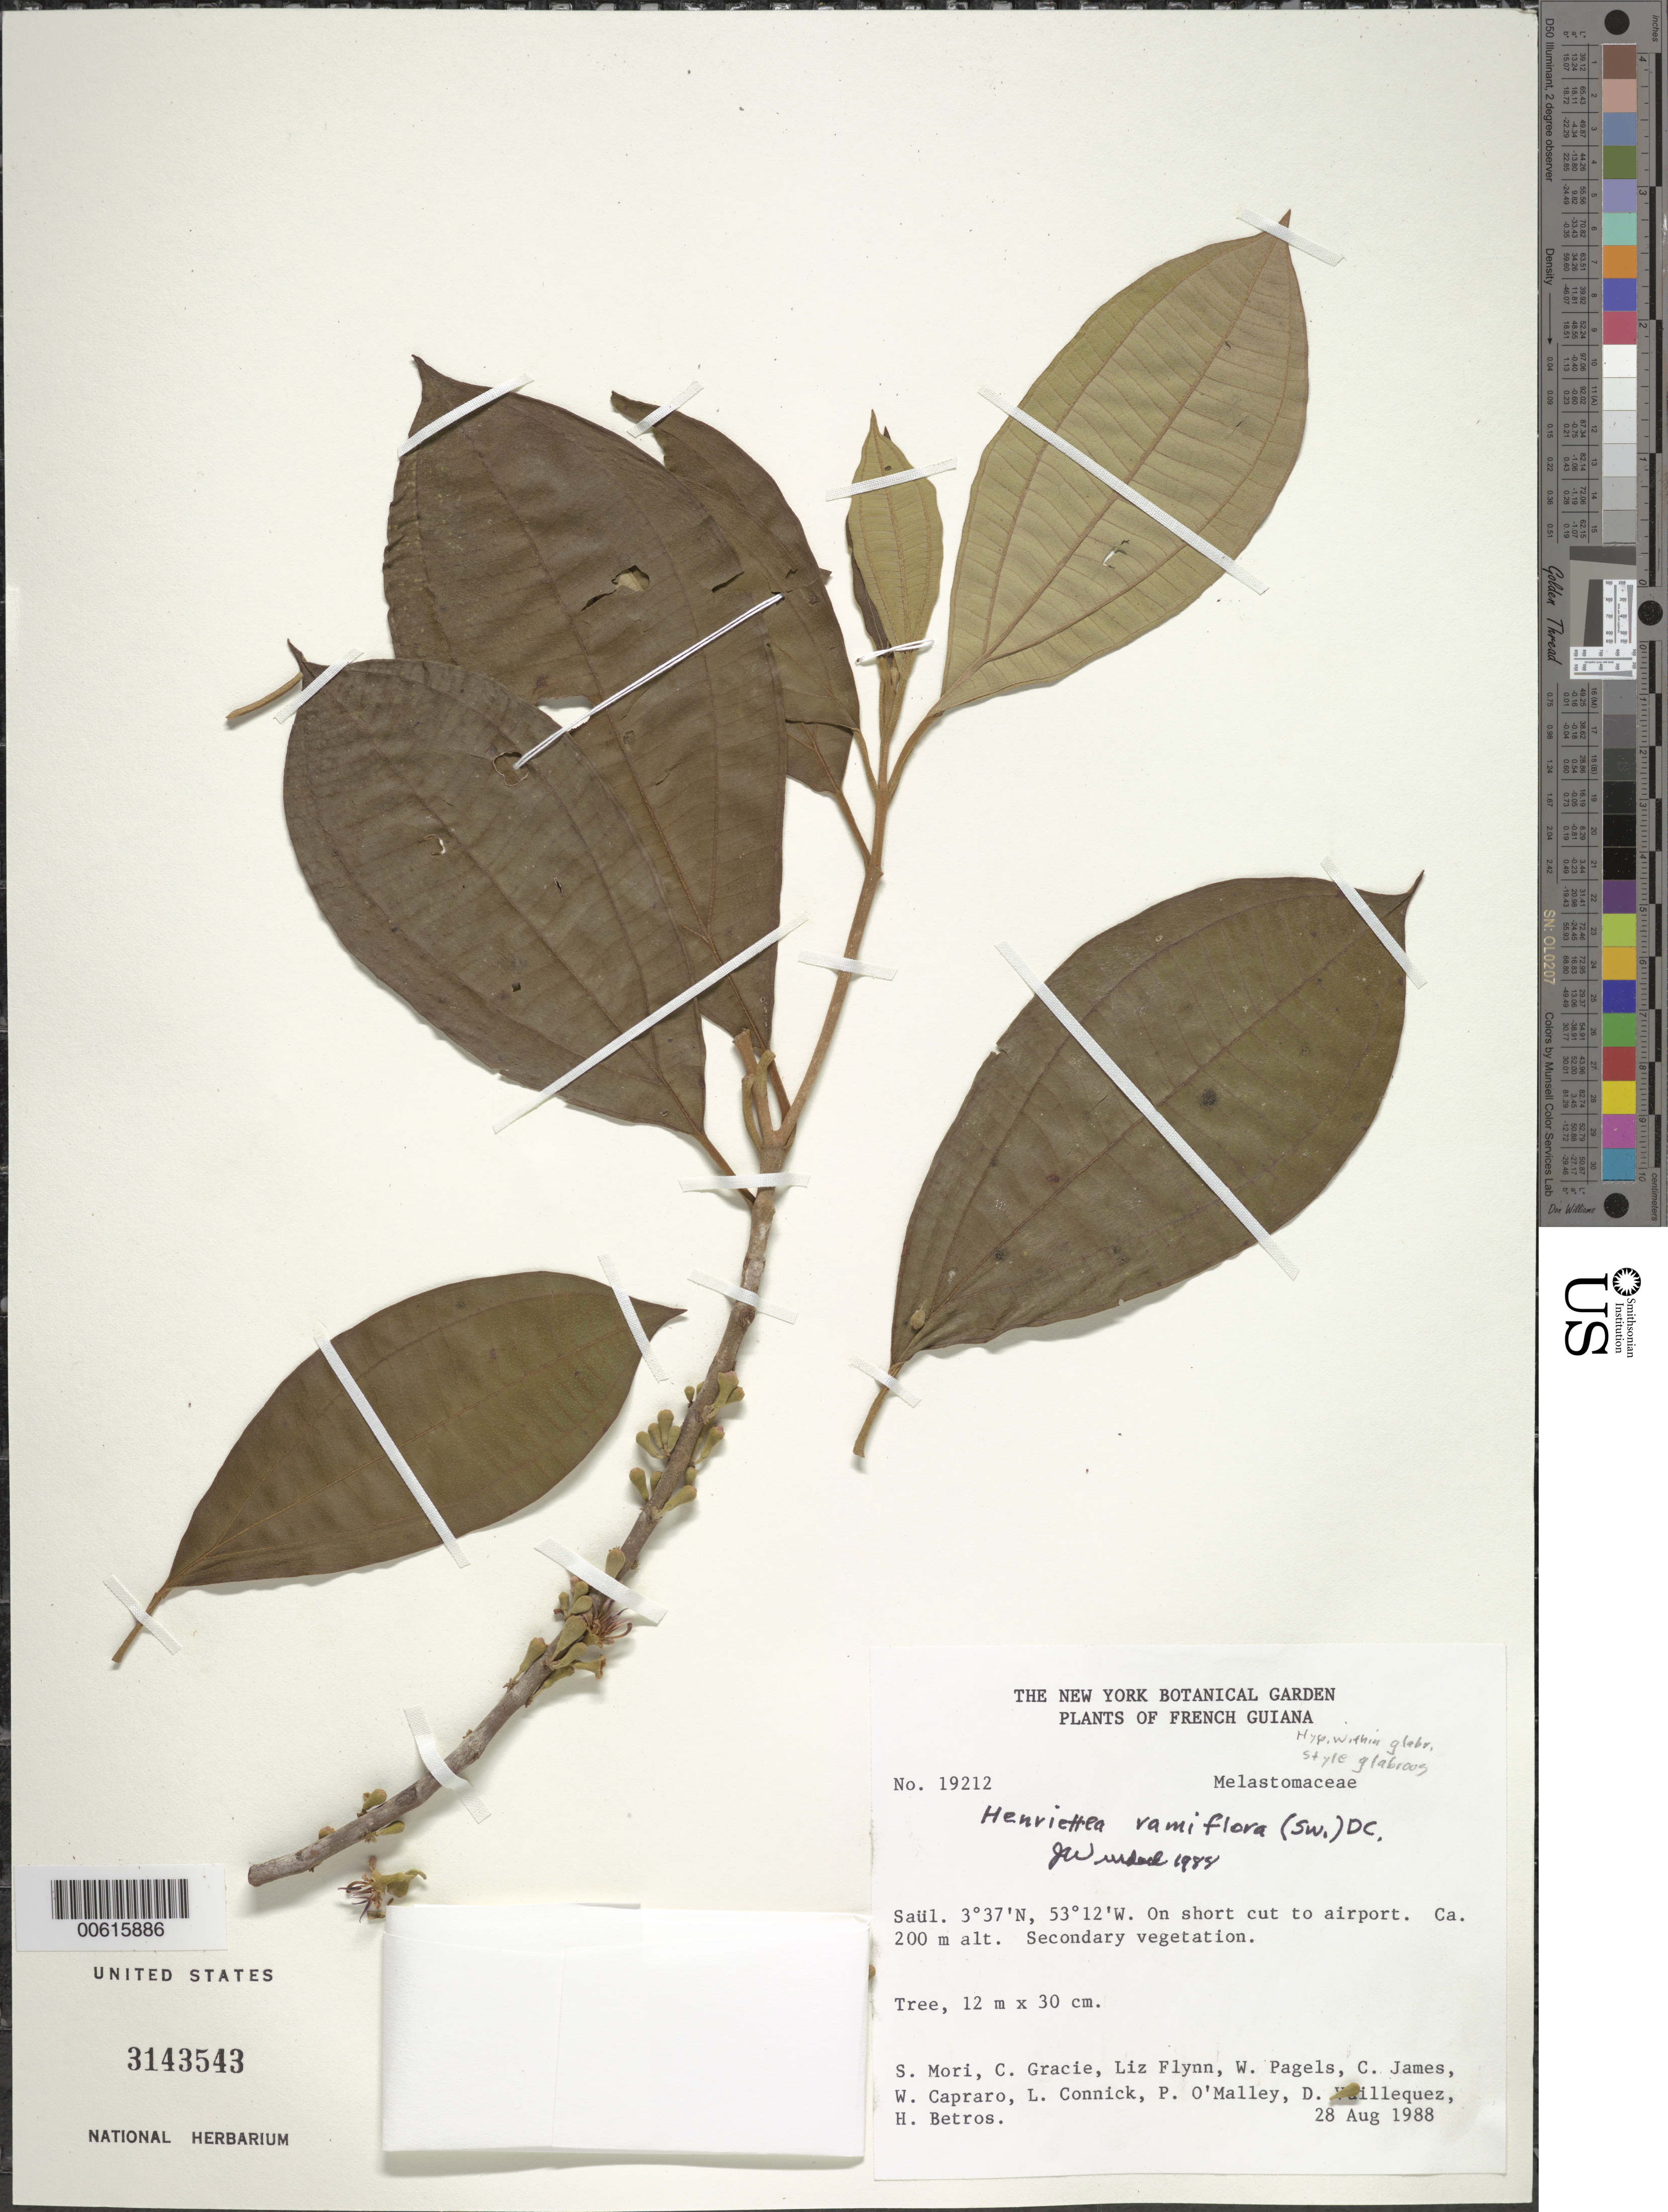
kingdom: Plantae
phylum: Tracheophyta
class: Magnoliopsida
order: Myrtales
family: Melastomataceae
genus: Henriettea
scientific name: Henriettea ramiflora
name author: (Sw.) DC.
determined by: Wurdack, John J., (US), US (UNITED STATES)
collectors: S. Mori, C. A. Gracie, L. Flynn, W. Pagels, C. James, W. Capraro & L. Connick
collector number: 19212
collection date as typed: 28-Aug-88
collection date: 1988-08-28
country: French Guiana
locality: Saül, on short cut to airport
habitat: Secondary vegetation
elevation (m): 200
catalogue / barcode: US 3143543